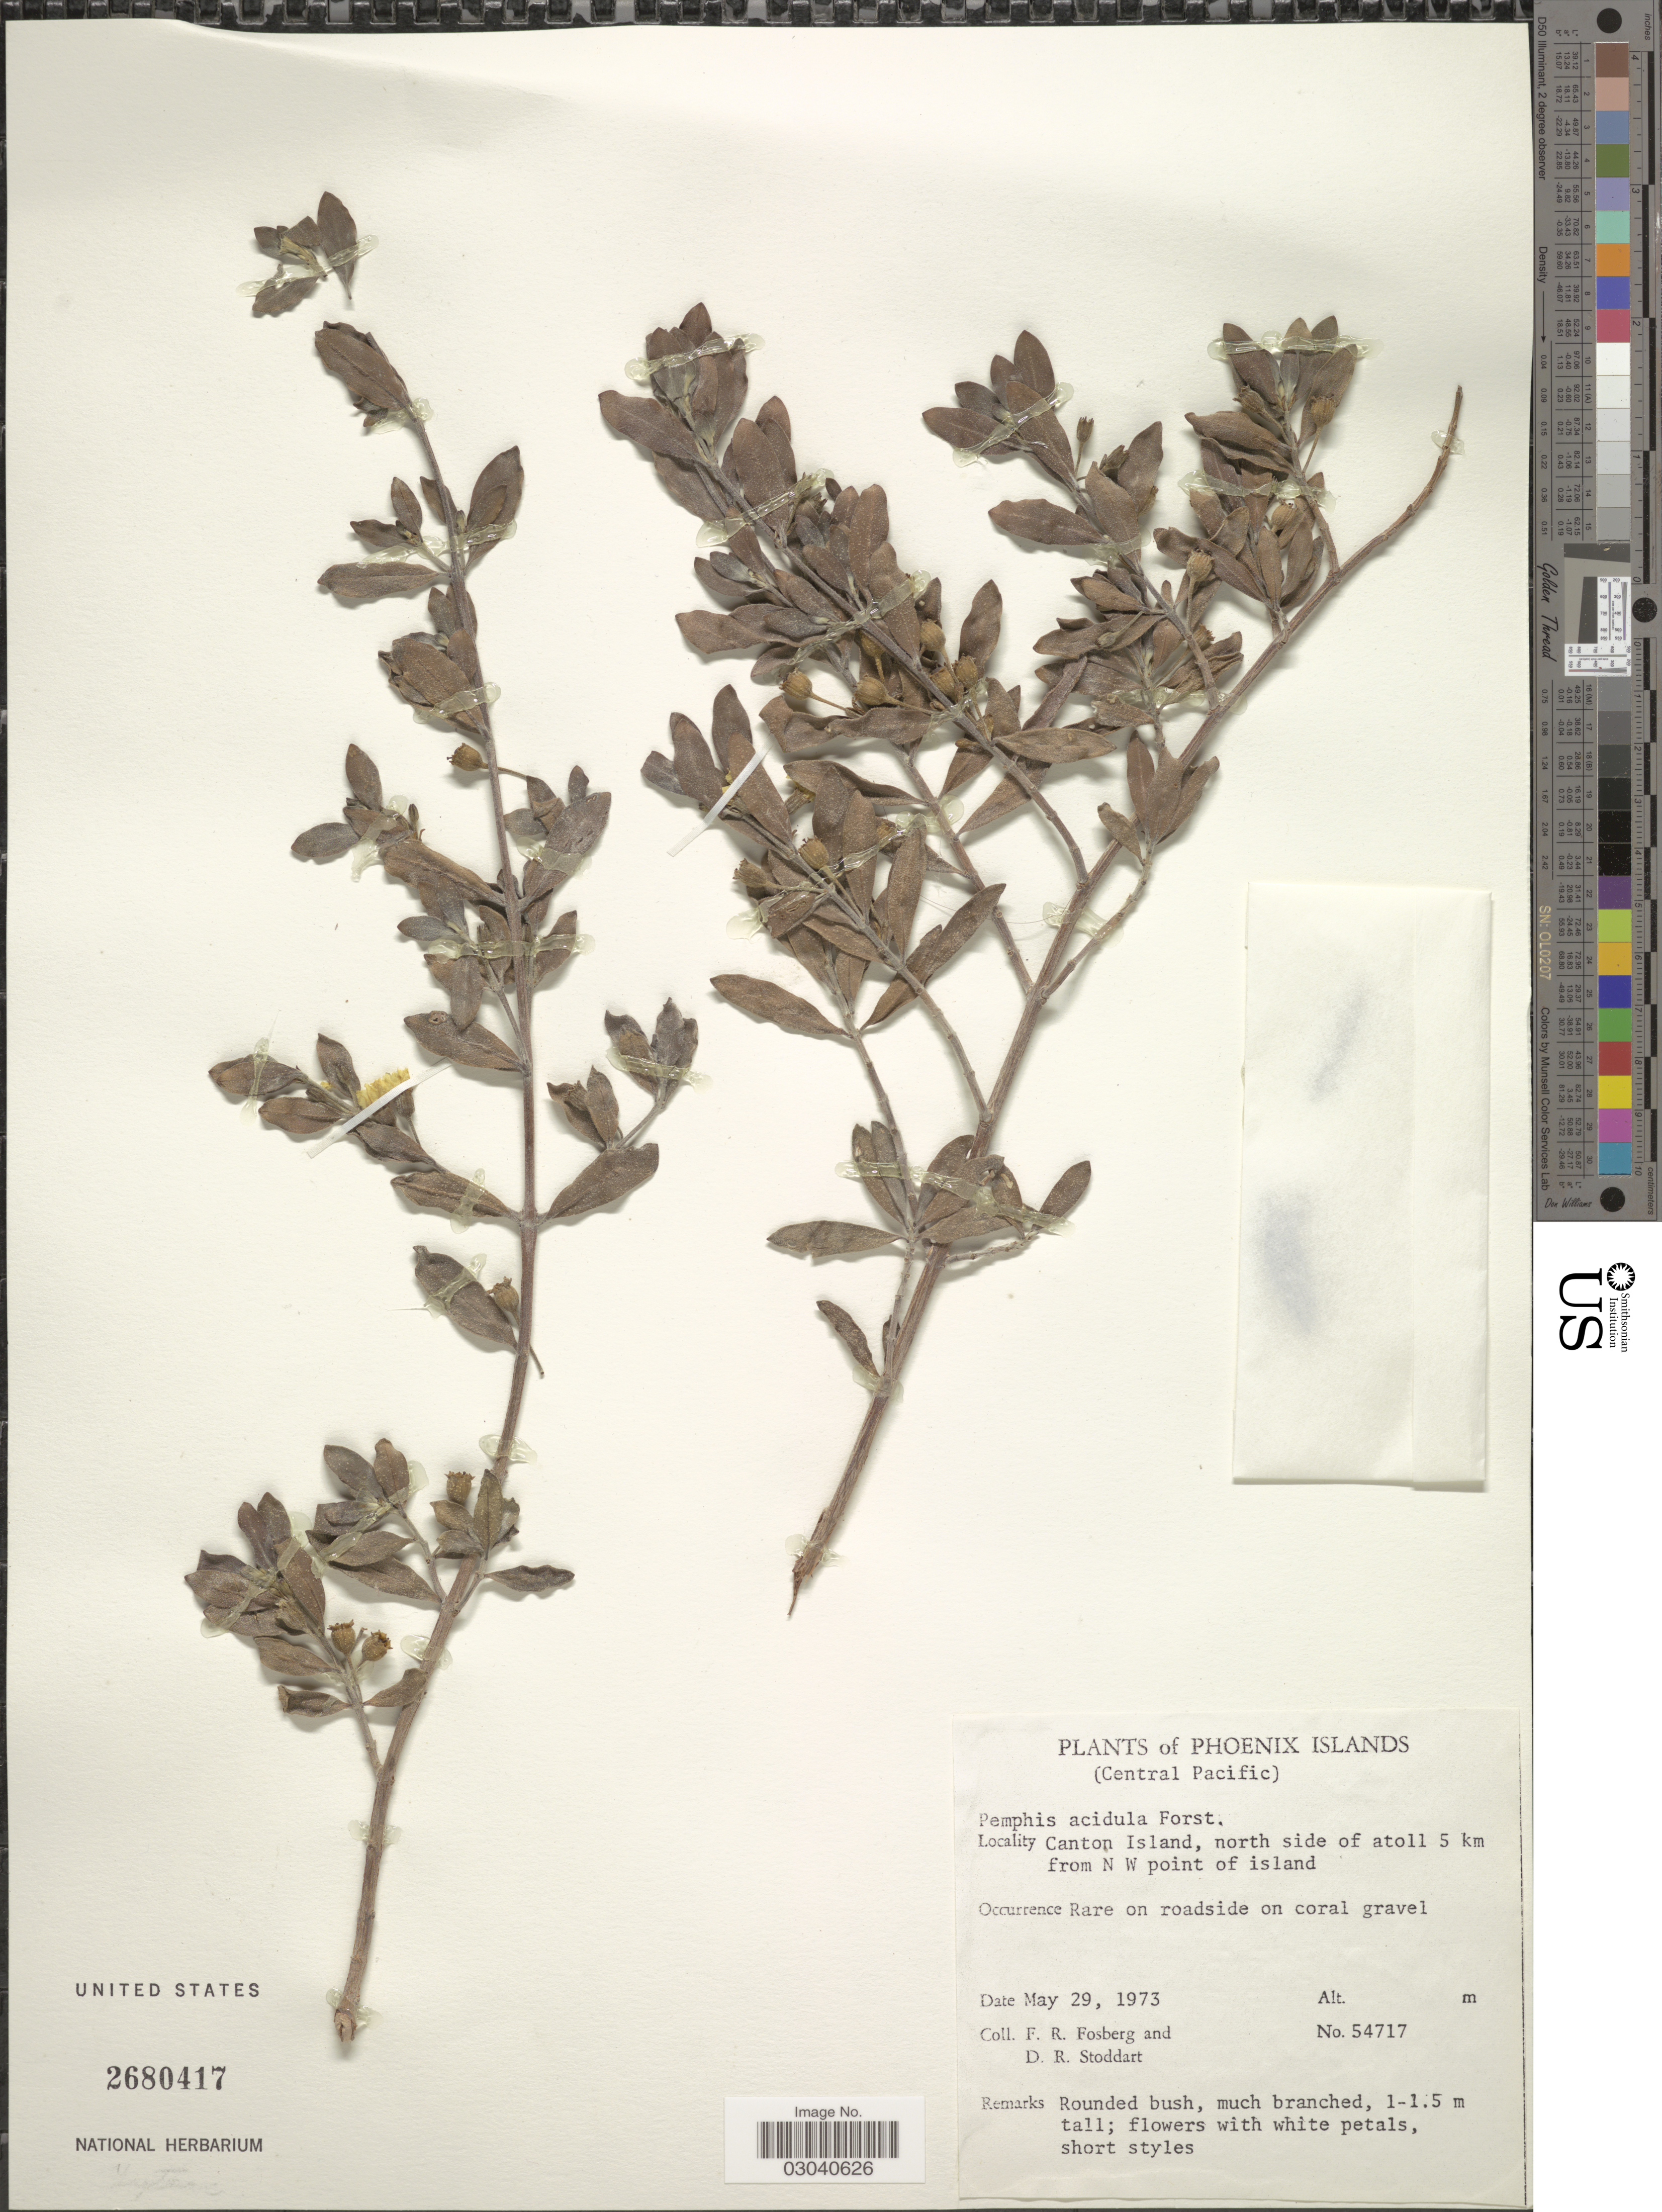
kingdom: Plantae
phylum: Tracheophyta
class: Magnoliopsida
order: Myrtales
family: Lythraceae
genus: Pemphis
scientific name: Pemphis acidula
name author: J.R. Forst. & G. Forst.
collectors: F. R. Fosberg & D. R. Stoddart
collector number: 54717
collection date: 1973-05-29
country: Kiribati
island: Kanton [Canton] Atoll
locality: Phoenix Islands (Central Pacific). Canton Island, north side of atoll 5 km from N W point of island.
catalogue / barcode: US 2680417